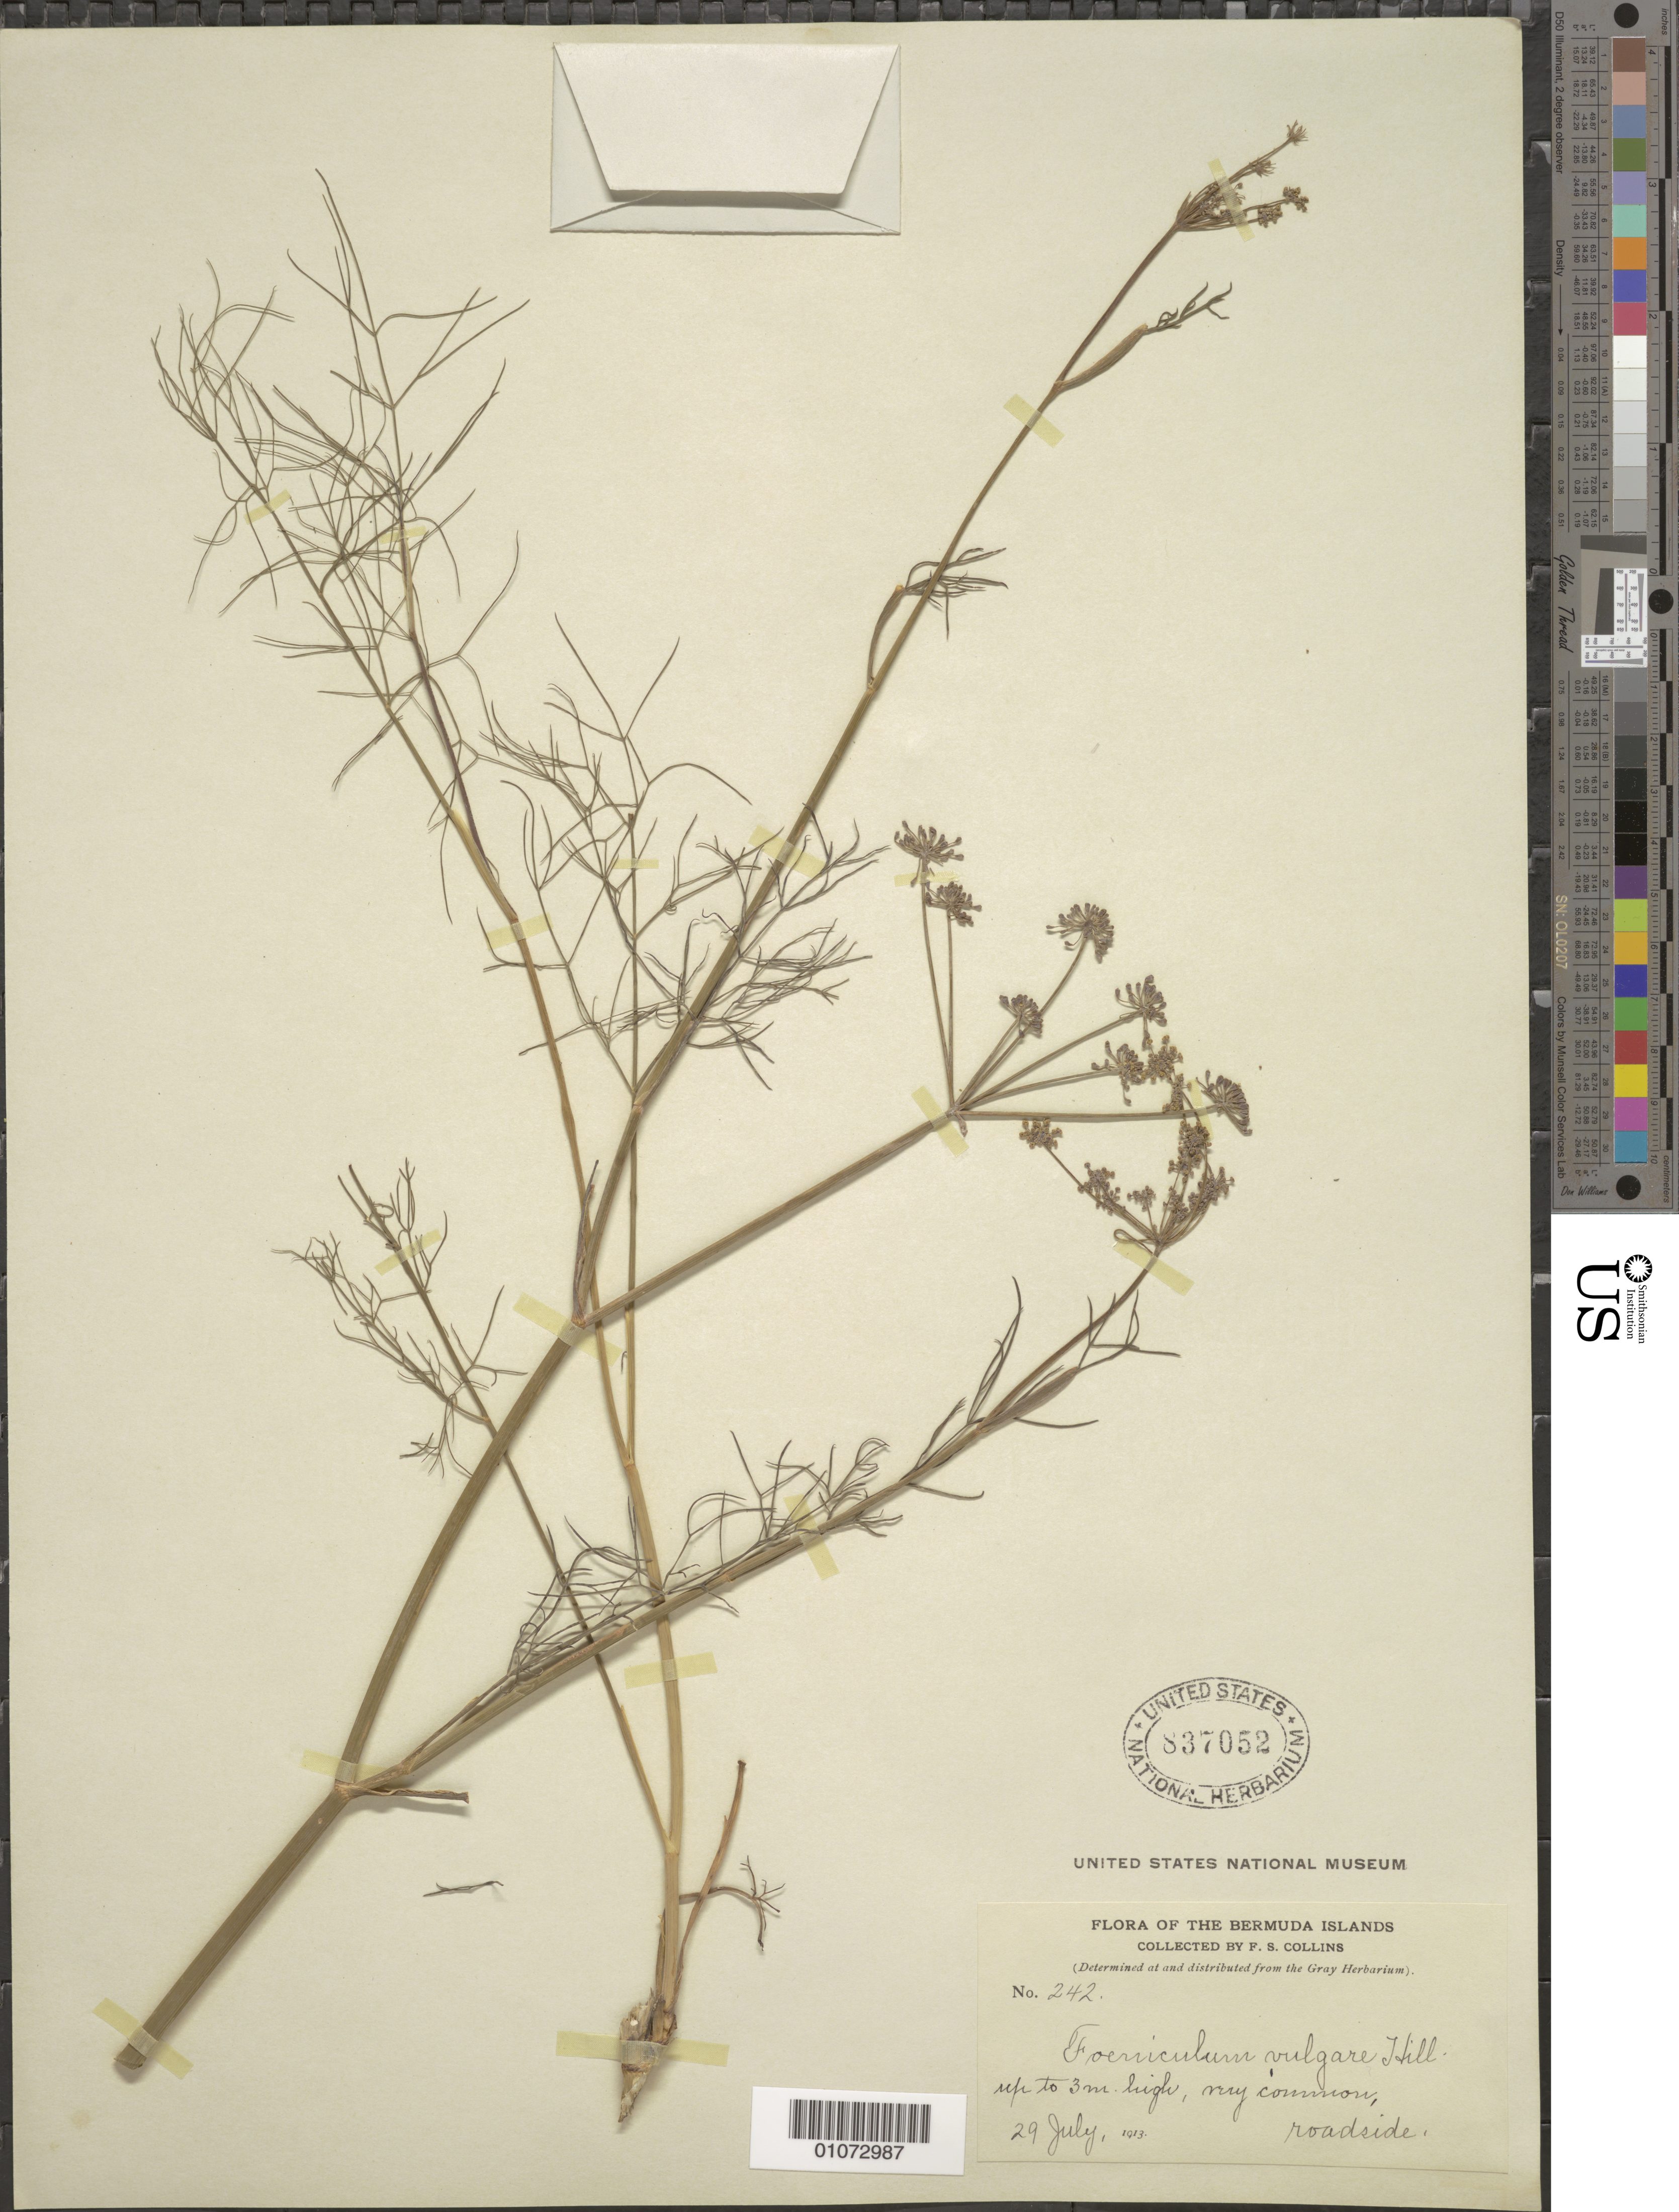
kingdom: Plantae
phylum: Tracheophyta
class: Magnoliopsida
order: Apiales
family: Apiaceae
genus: Foeniculum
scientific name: Foeniculum vulgare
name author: Mill.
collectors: F. Collins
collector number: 242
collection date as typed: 29 Jul 1913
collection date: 1913-07-29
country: Bermuda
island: Bermuda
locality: Very common, roadside.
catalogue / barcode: US 837052